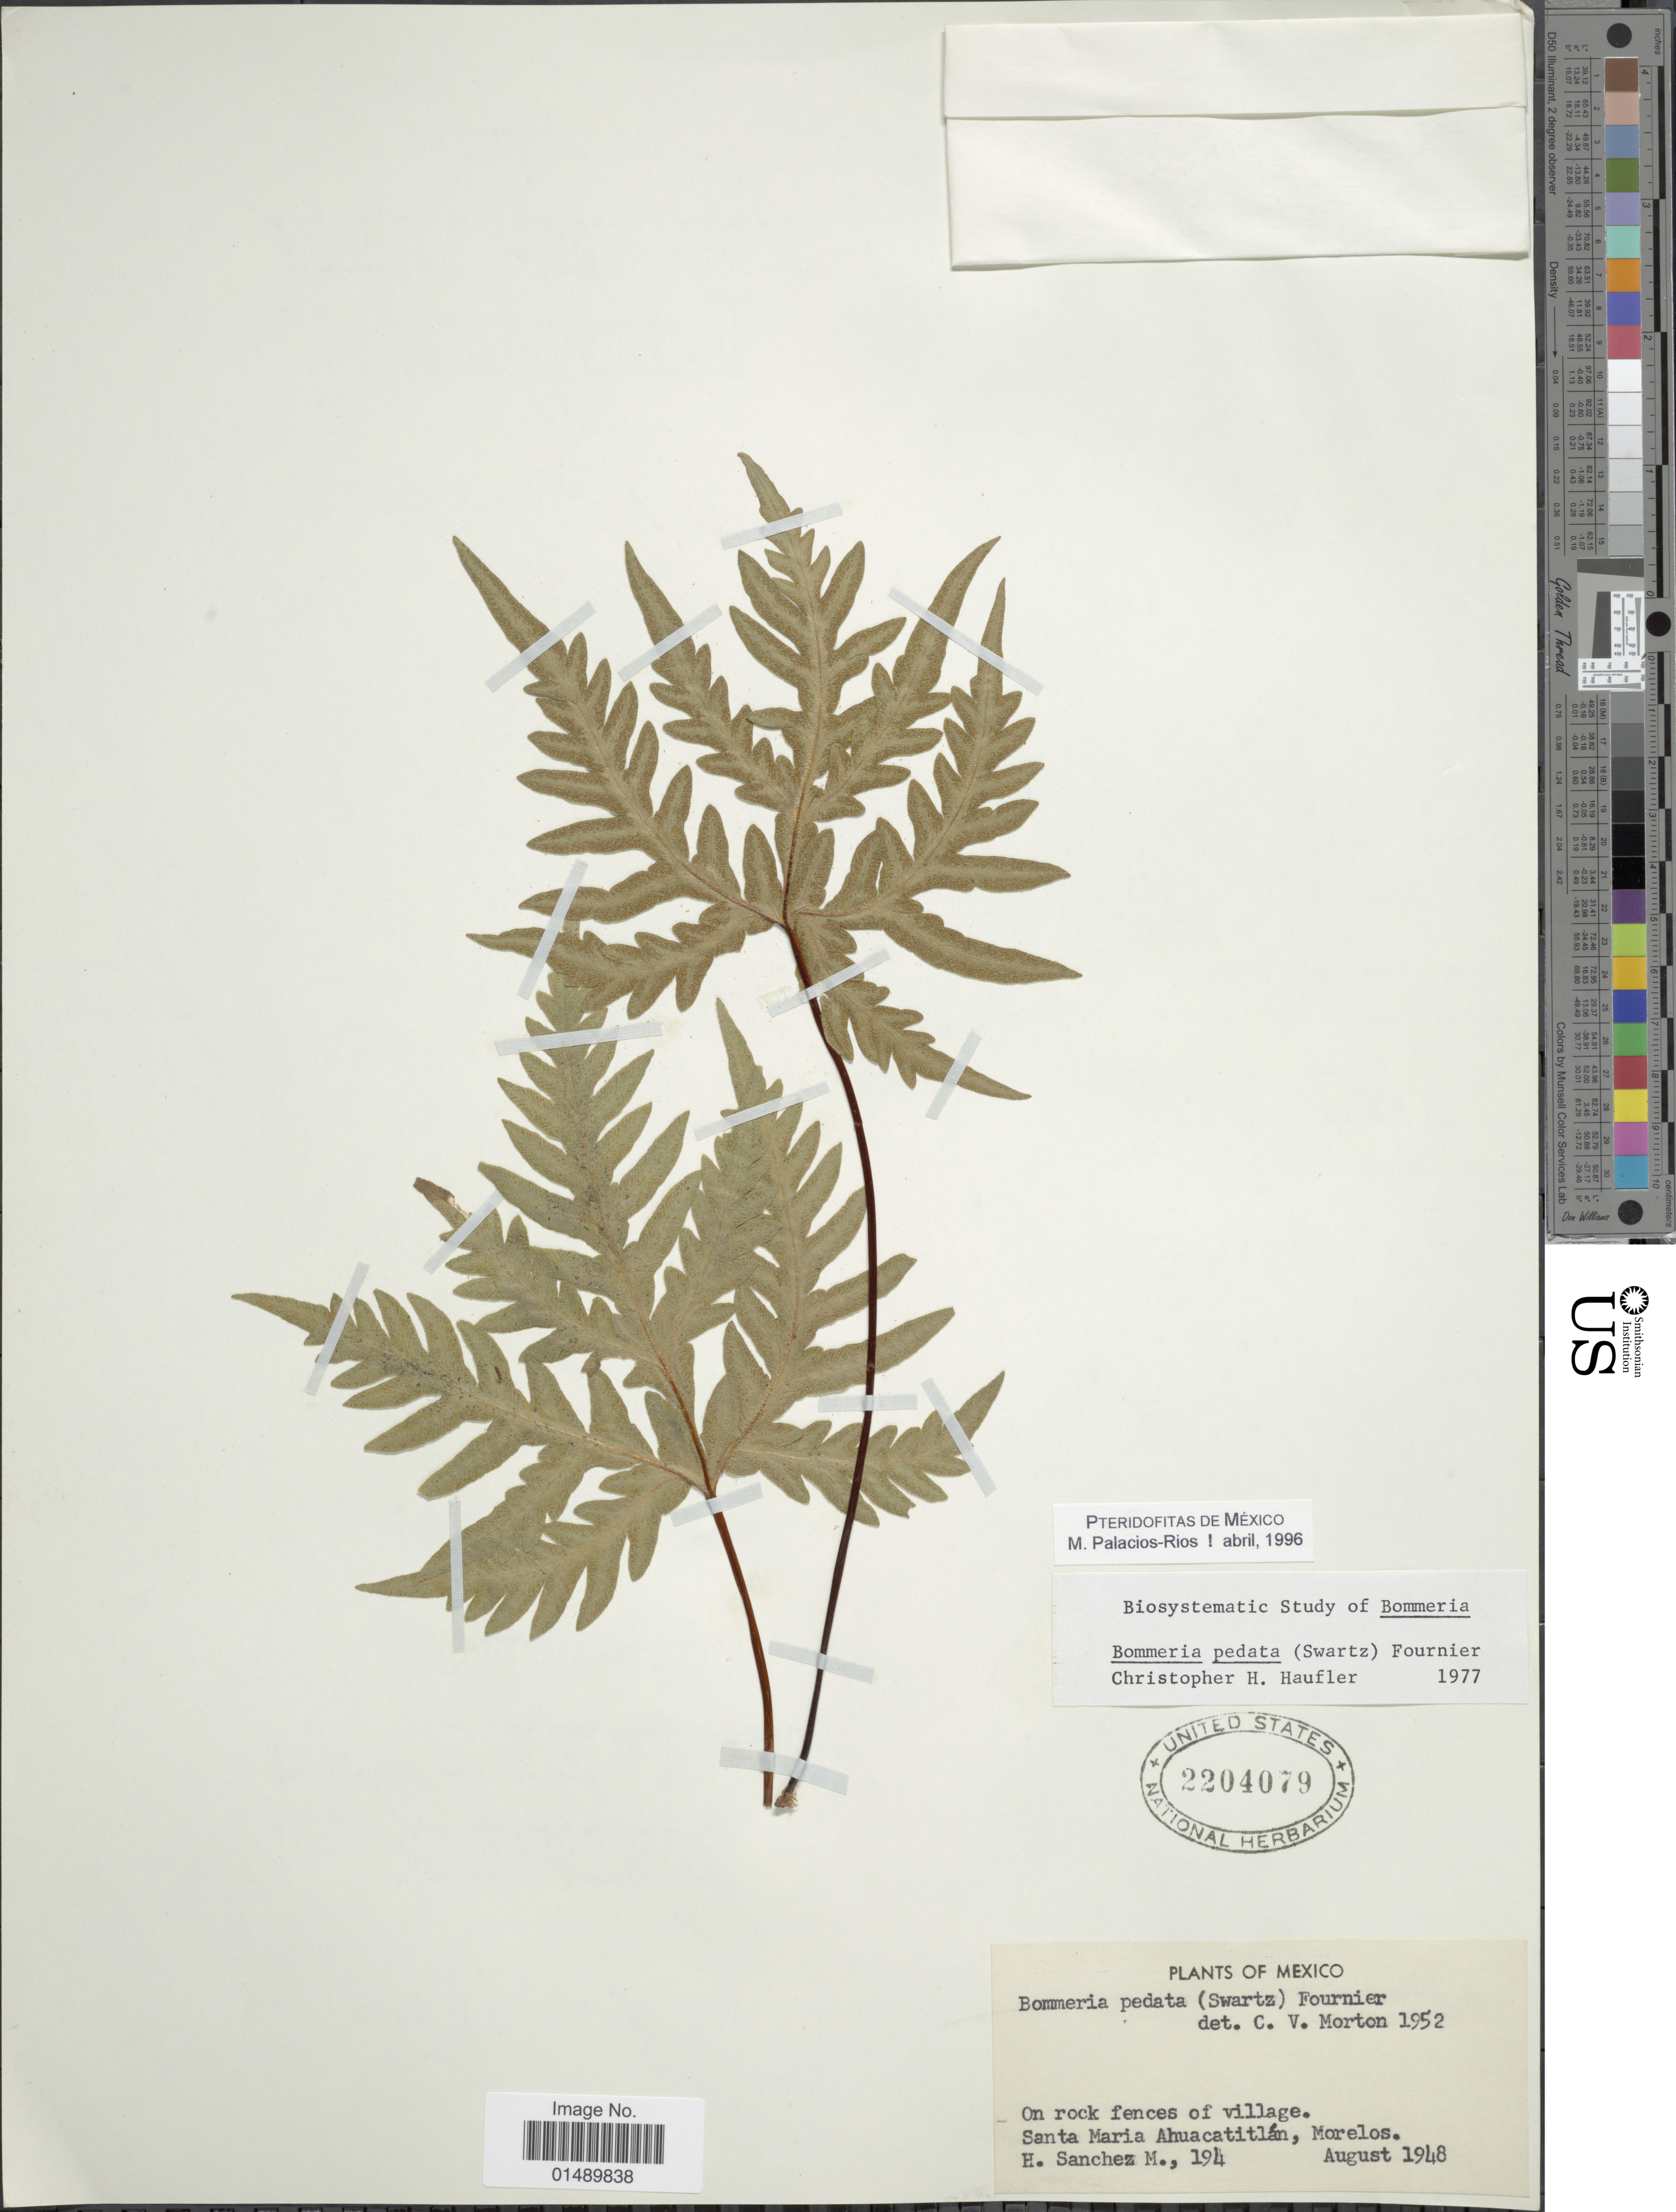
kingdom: Plantae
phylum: Tracheophyta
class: Polypodiopsida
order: Polypodiales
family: Pteridaceae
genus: Bommeria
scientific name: Bommeria pedata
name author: (Sw.) E. Fourn.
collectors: H. Sánchez-Mejorada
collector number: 194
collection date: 1948-08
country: Mexico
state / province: Morelos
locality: Mexico, Santa Maria Ahuacatitlan.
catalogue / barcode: US 2204079